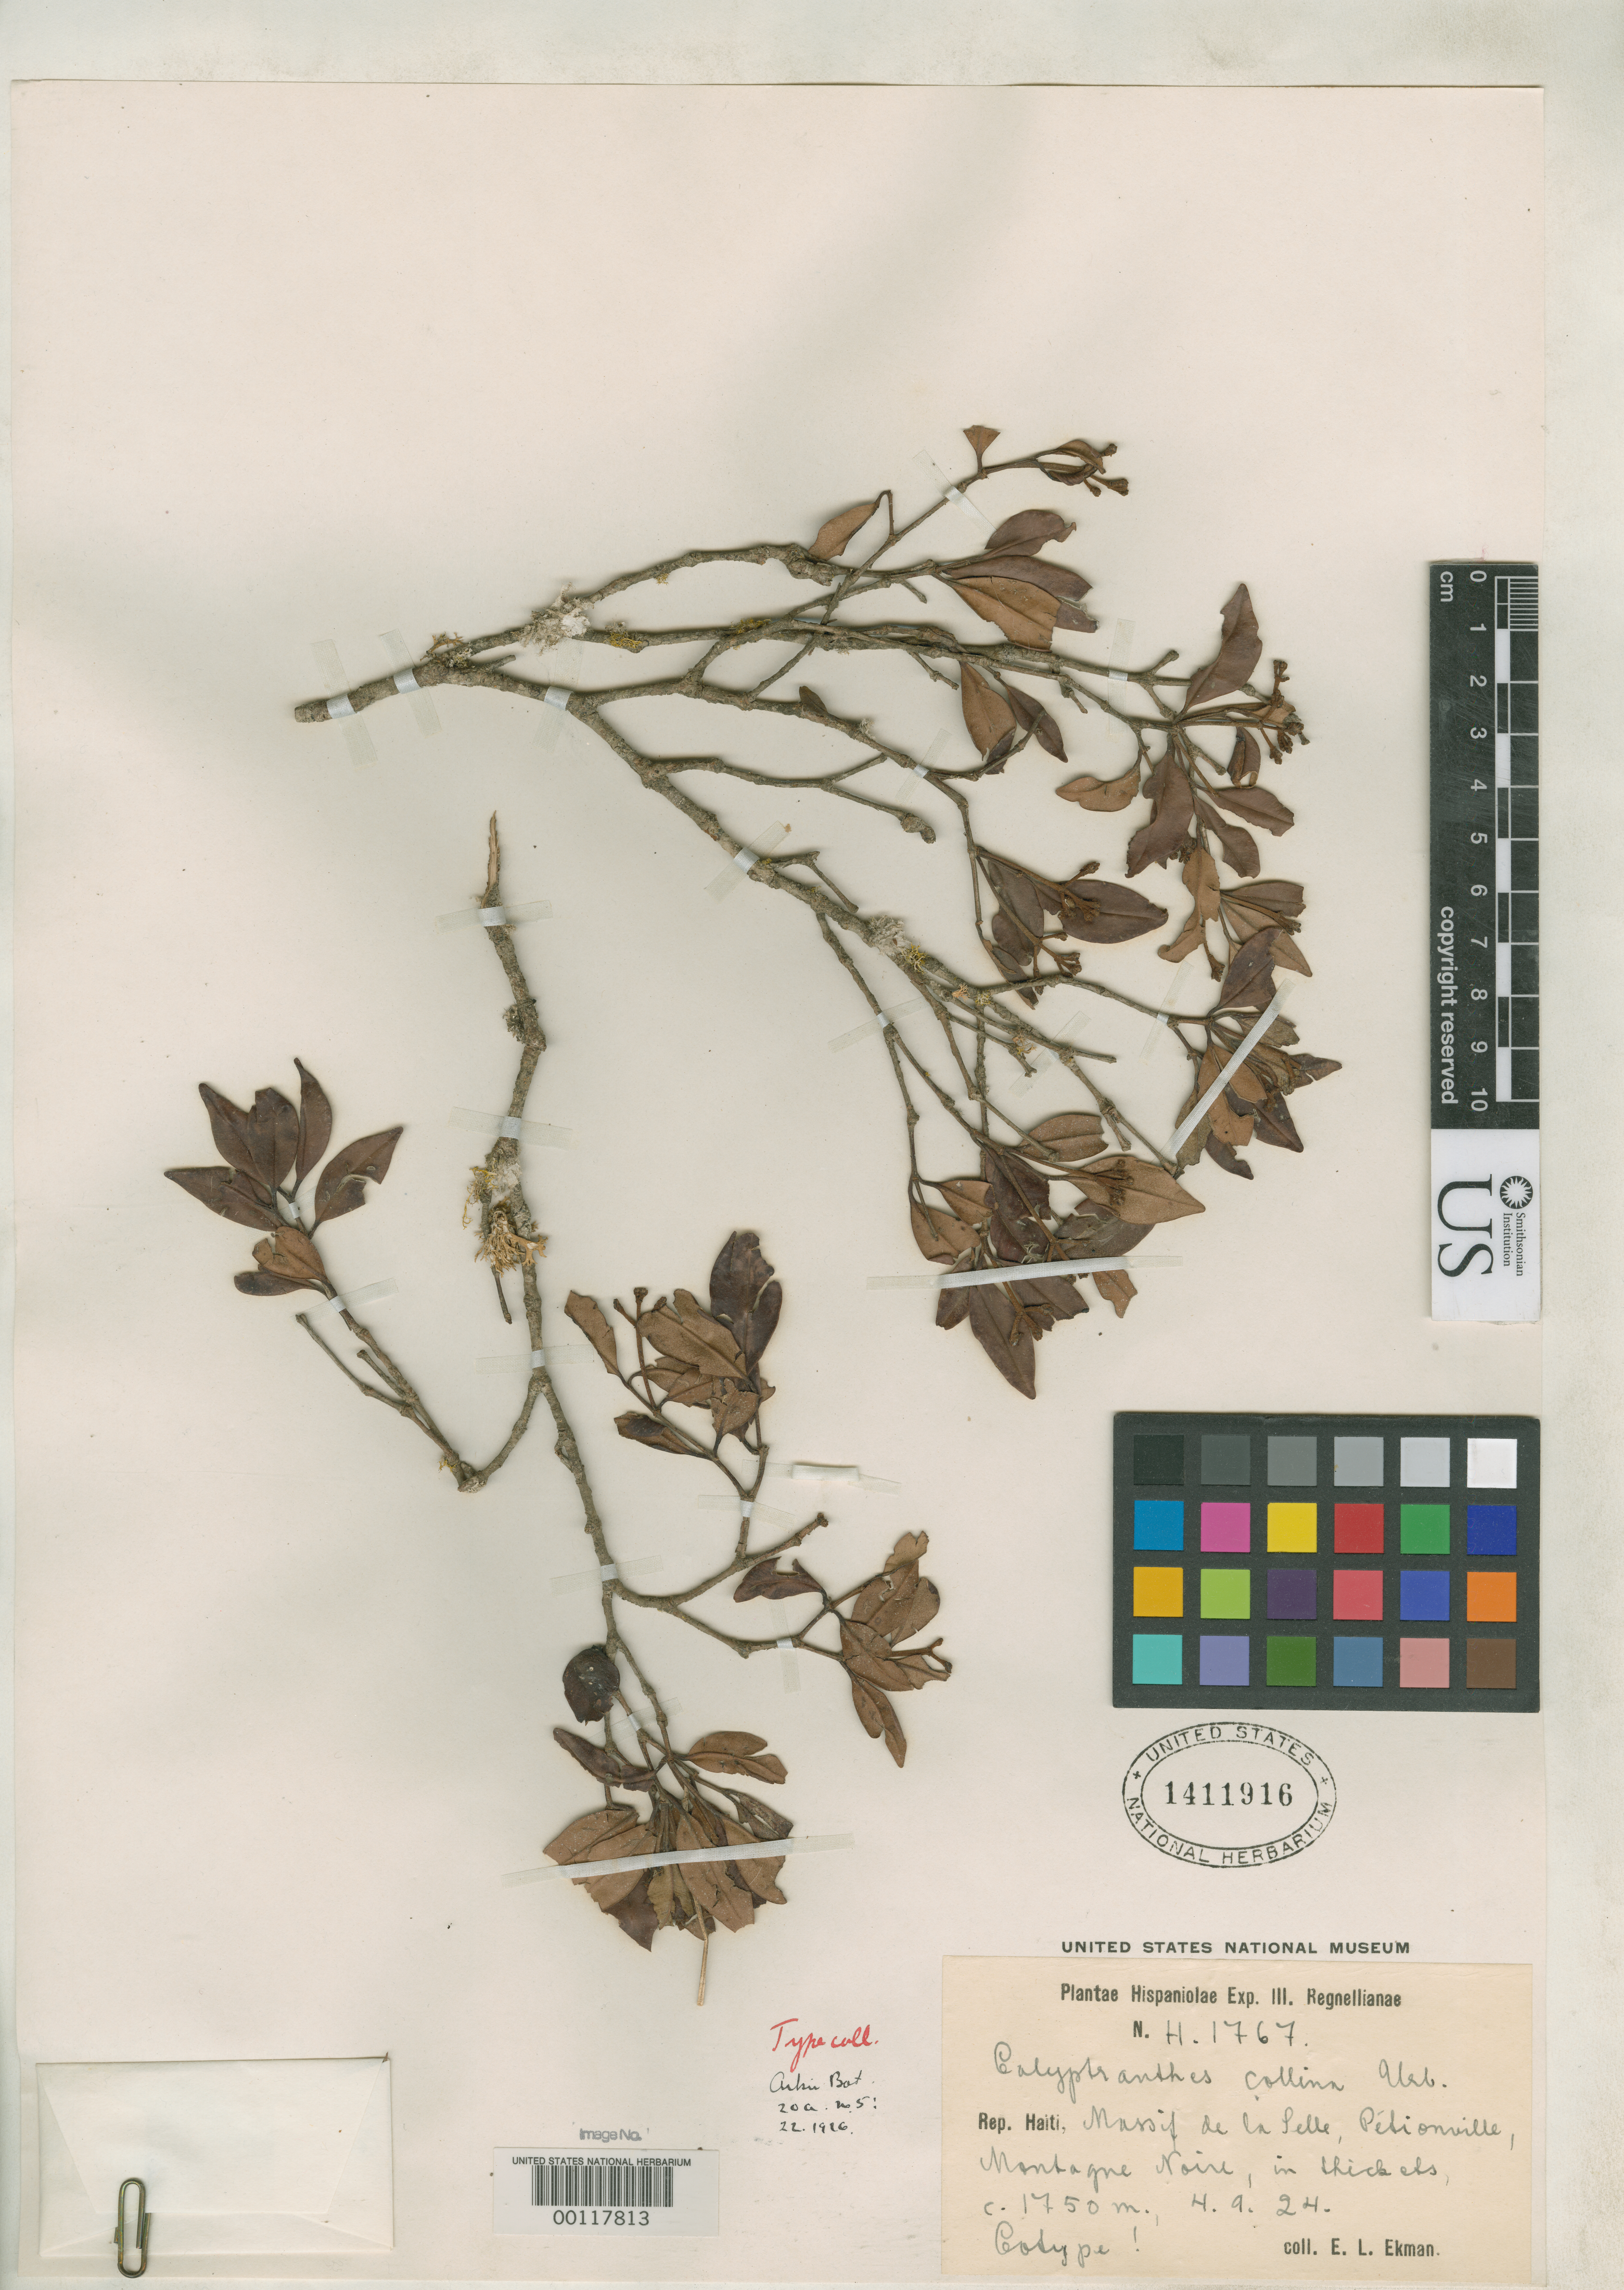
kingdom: Plantae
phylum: Tracheophyta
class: Magnoliopsida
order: Myrtales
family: Myrtaceae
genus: Calyptranthes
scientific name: Calyptranthes collina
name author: Urb.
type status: Isotype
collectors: E. L. Ekman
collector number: H 1767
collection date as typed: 04 Sep 1914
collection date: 1914-09-04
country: Haiti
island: Hispaniola Island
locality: Massif de La Selle, Montagne.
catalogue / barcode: US 1411916